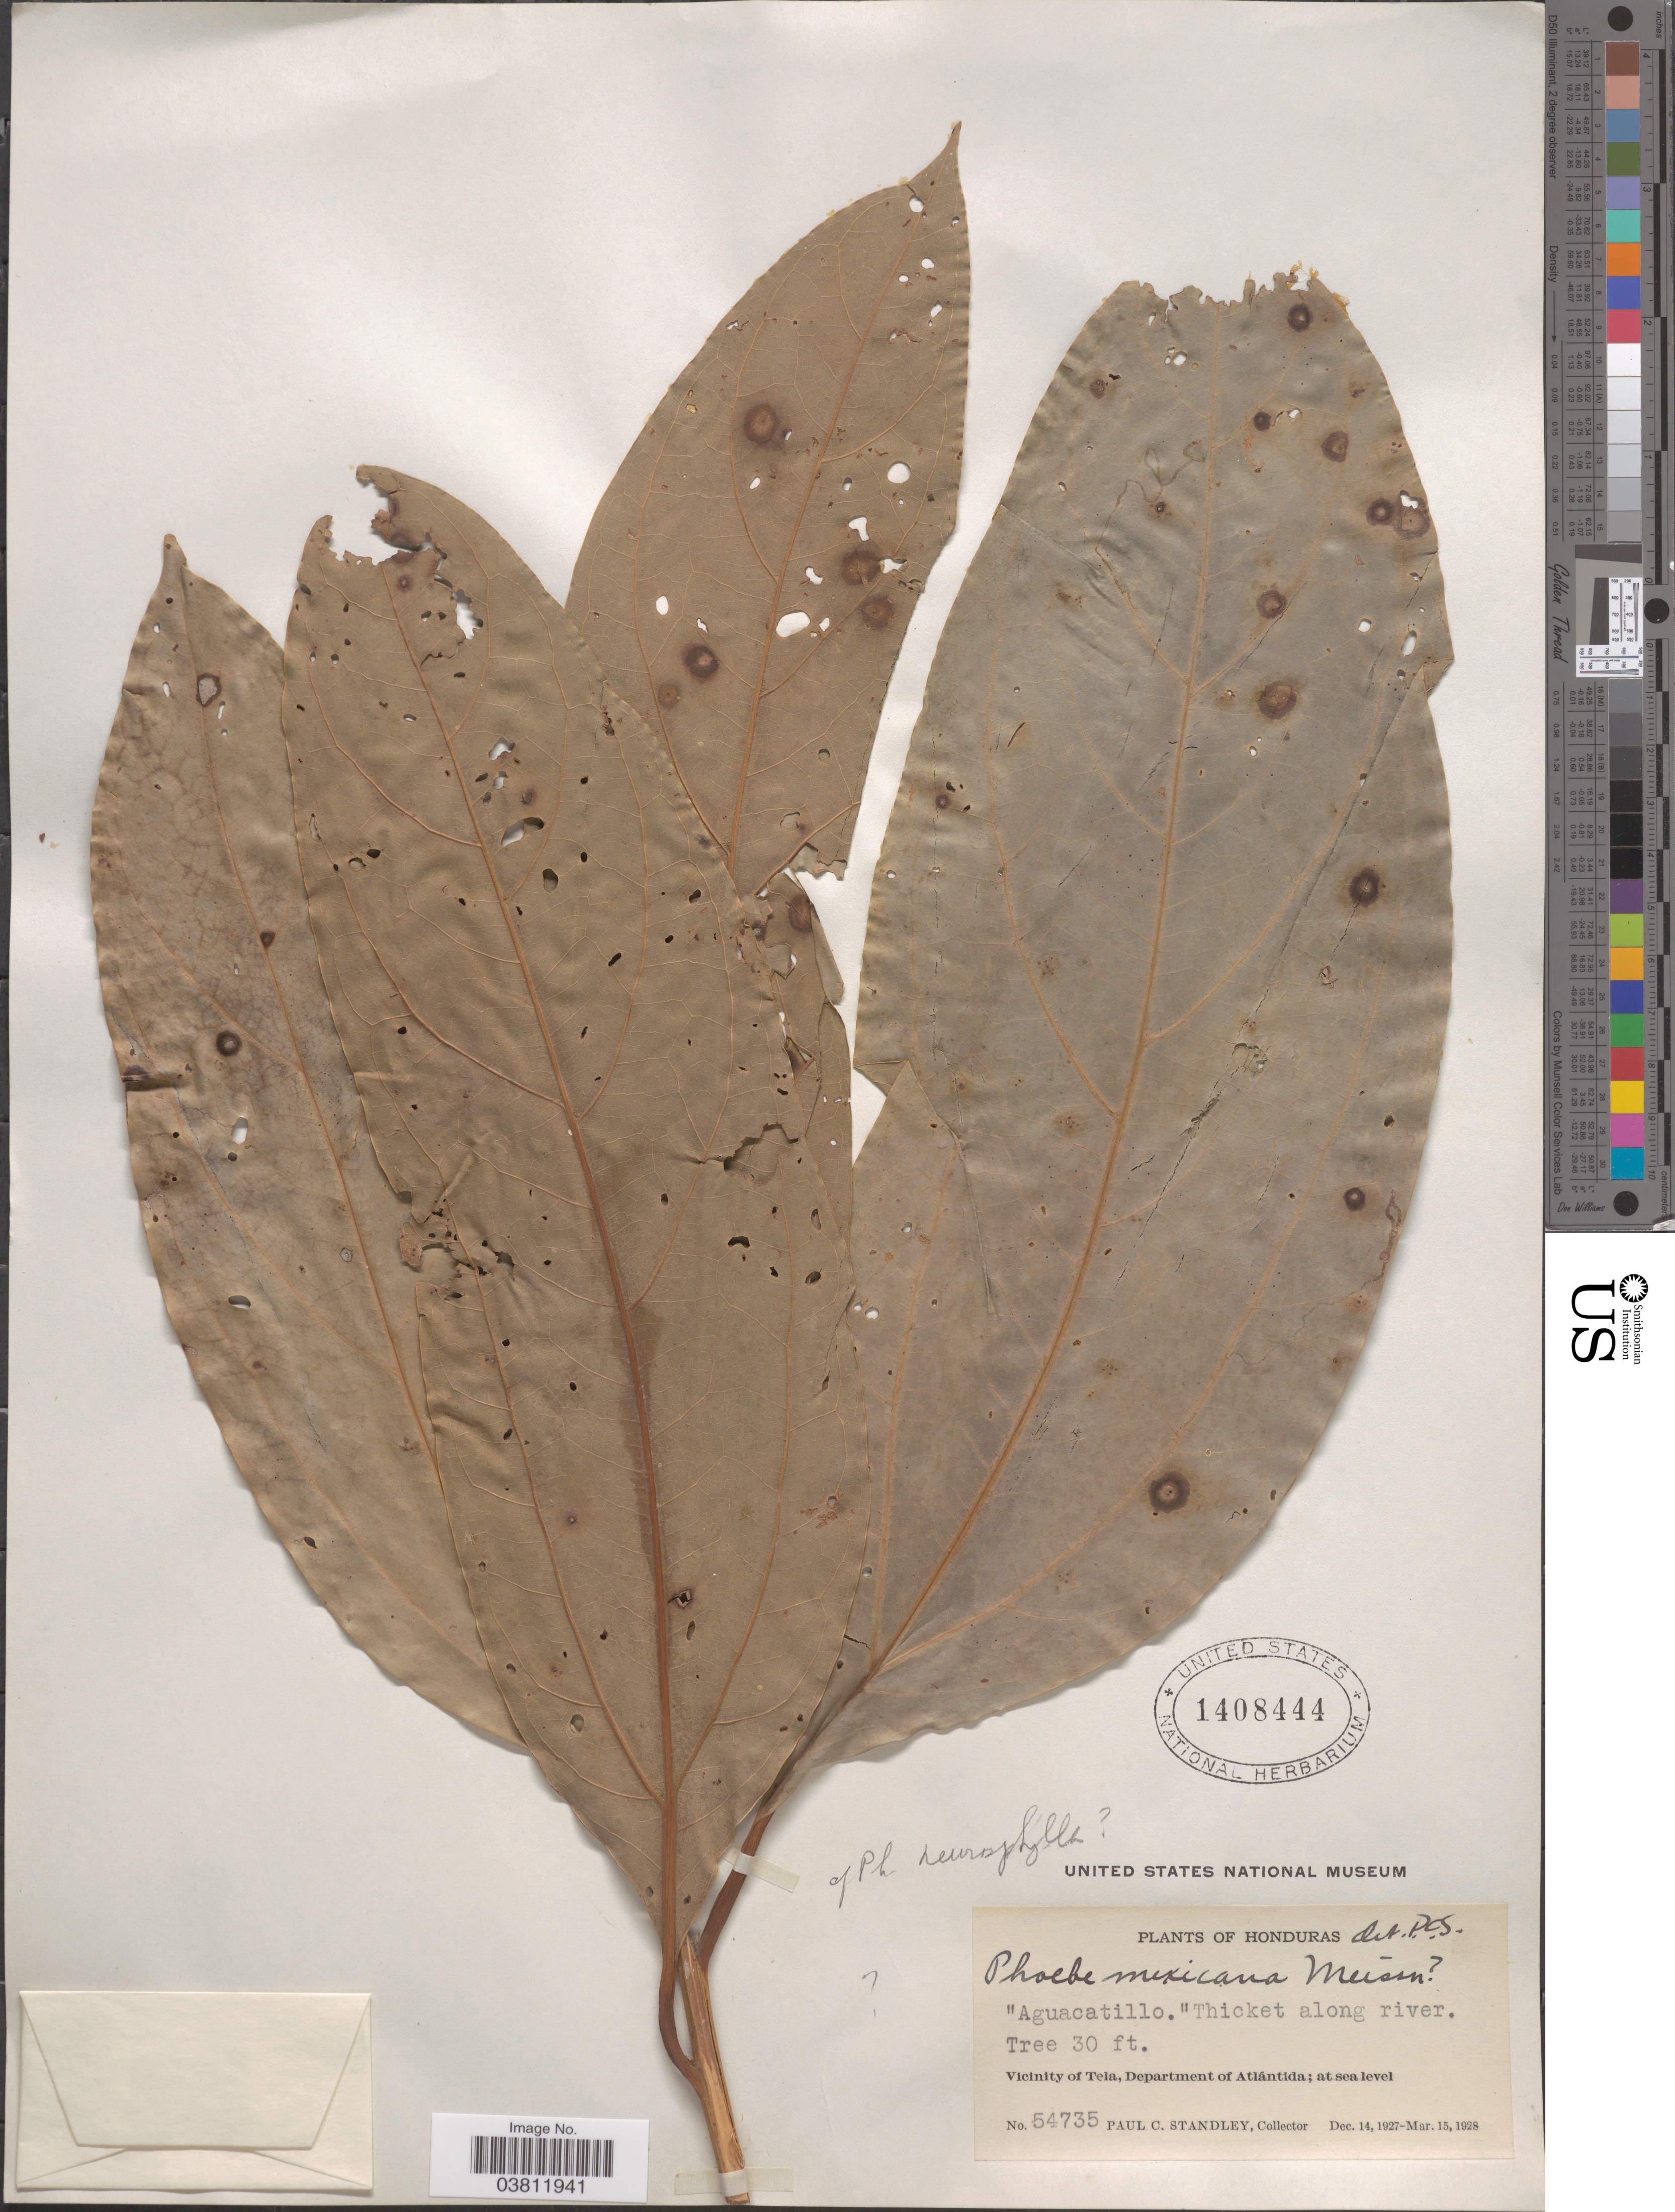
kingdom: Plantae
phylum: Tracheophyta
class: Magnoliopsida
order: Laurales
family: Lauraceae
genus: Phoebe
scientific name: Phoebe neurophylla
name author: Mez & Pittier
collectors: P. C. Standley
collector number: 54735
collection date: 1927-12-14/1928-03-15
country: Honduras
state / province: Atlantida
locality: Vicinity of Tela, Department of Atlántida.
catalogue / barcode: US 1408444